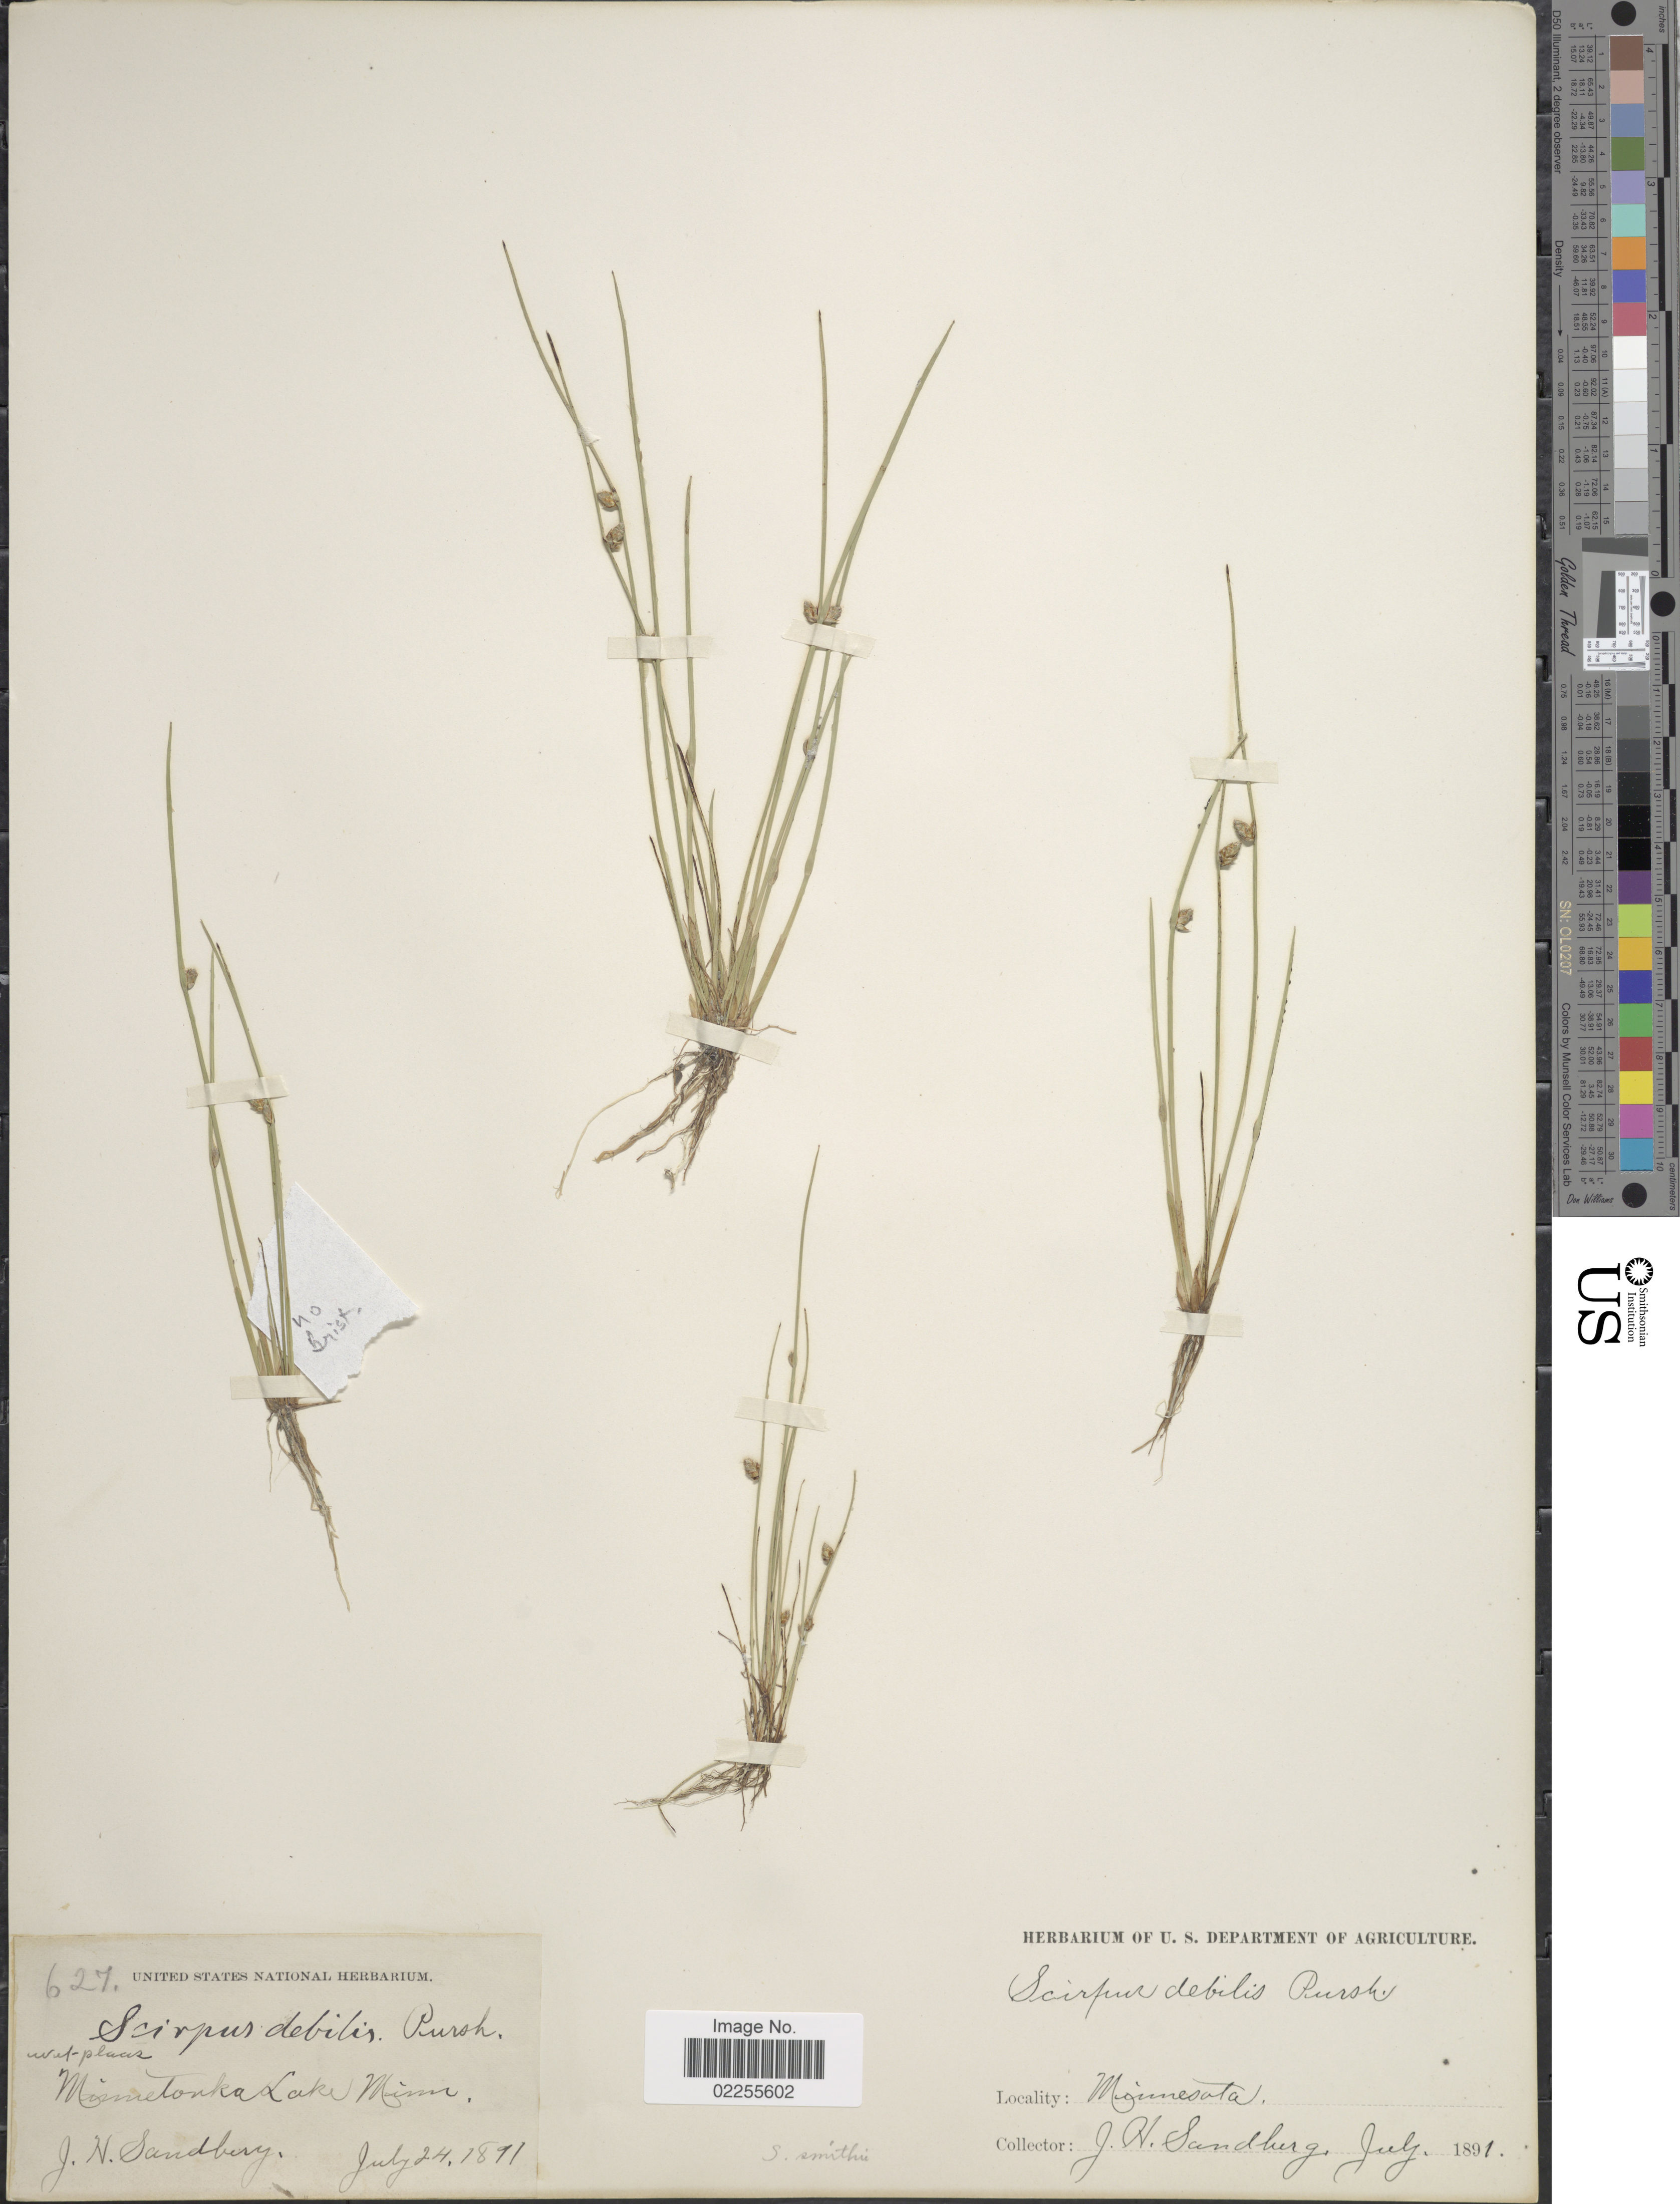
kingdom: Plantae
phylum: Tracheophyta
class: Liliopsida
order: Poales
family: Cyperaceae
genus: Schoenoplectus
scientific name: Schoenoplectus smithii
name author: (A. Gray) Soják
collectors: J. H. Sandberg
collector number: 627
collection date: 1891-07-24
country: United States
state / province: Minnesota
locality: Wet places, Minnetonka Lake.